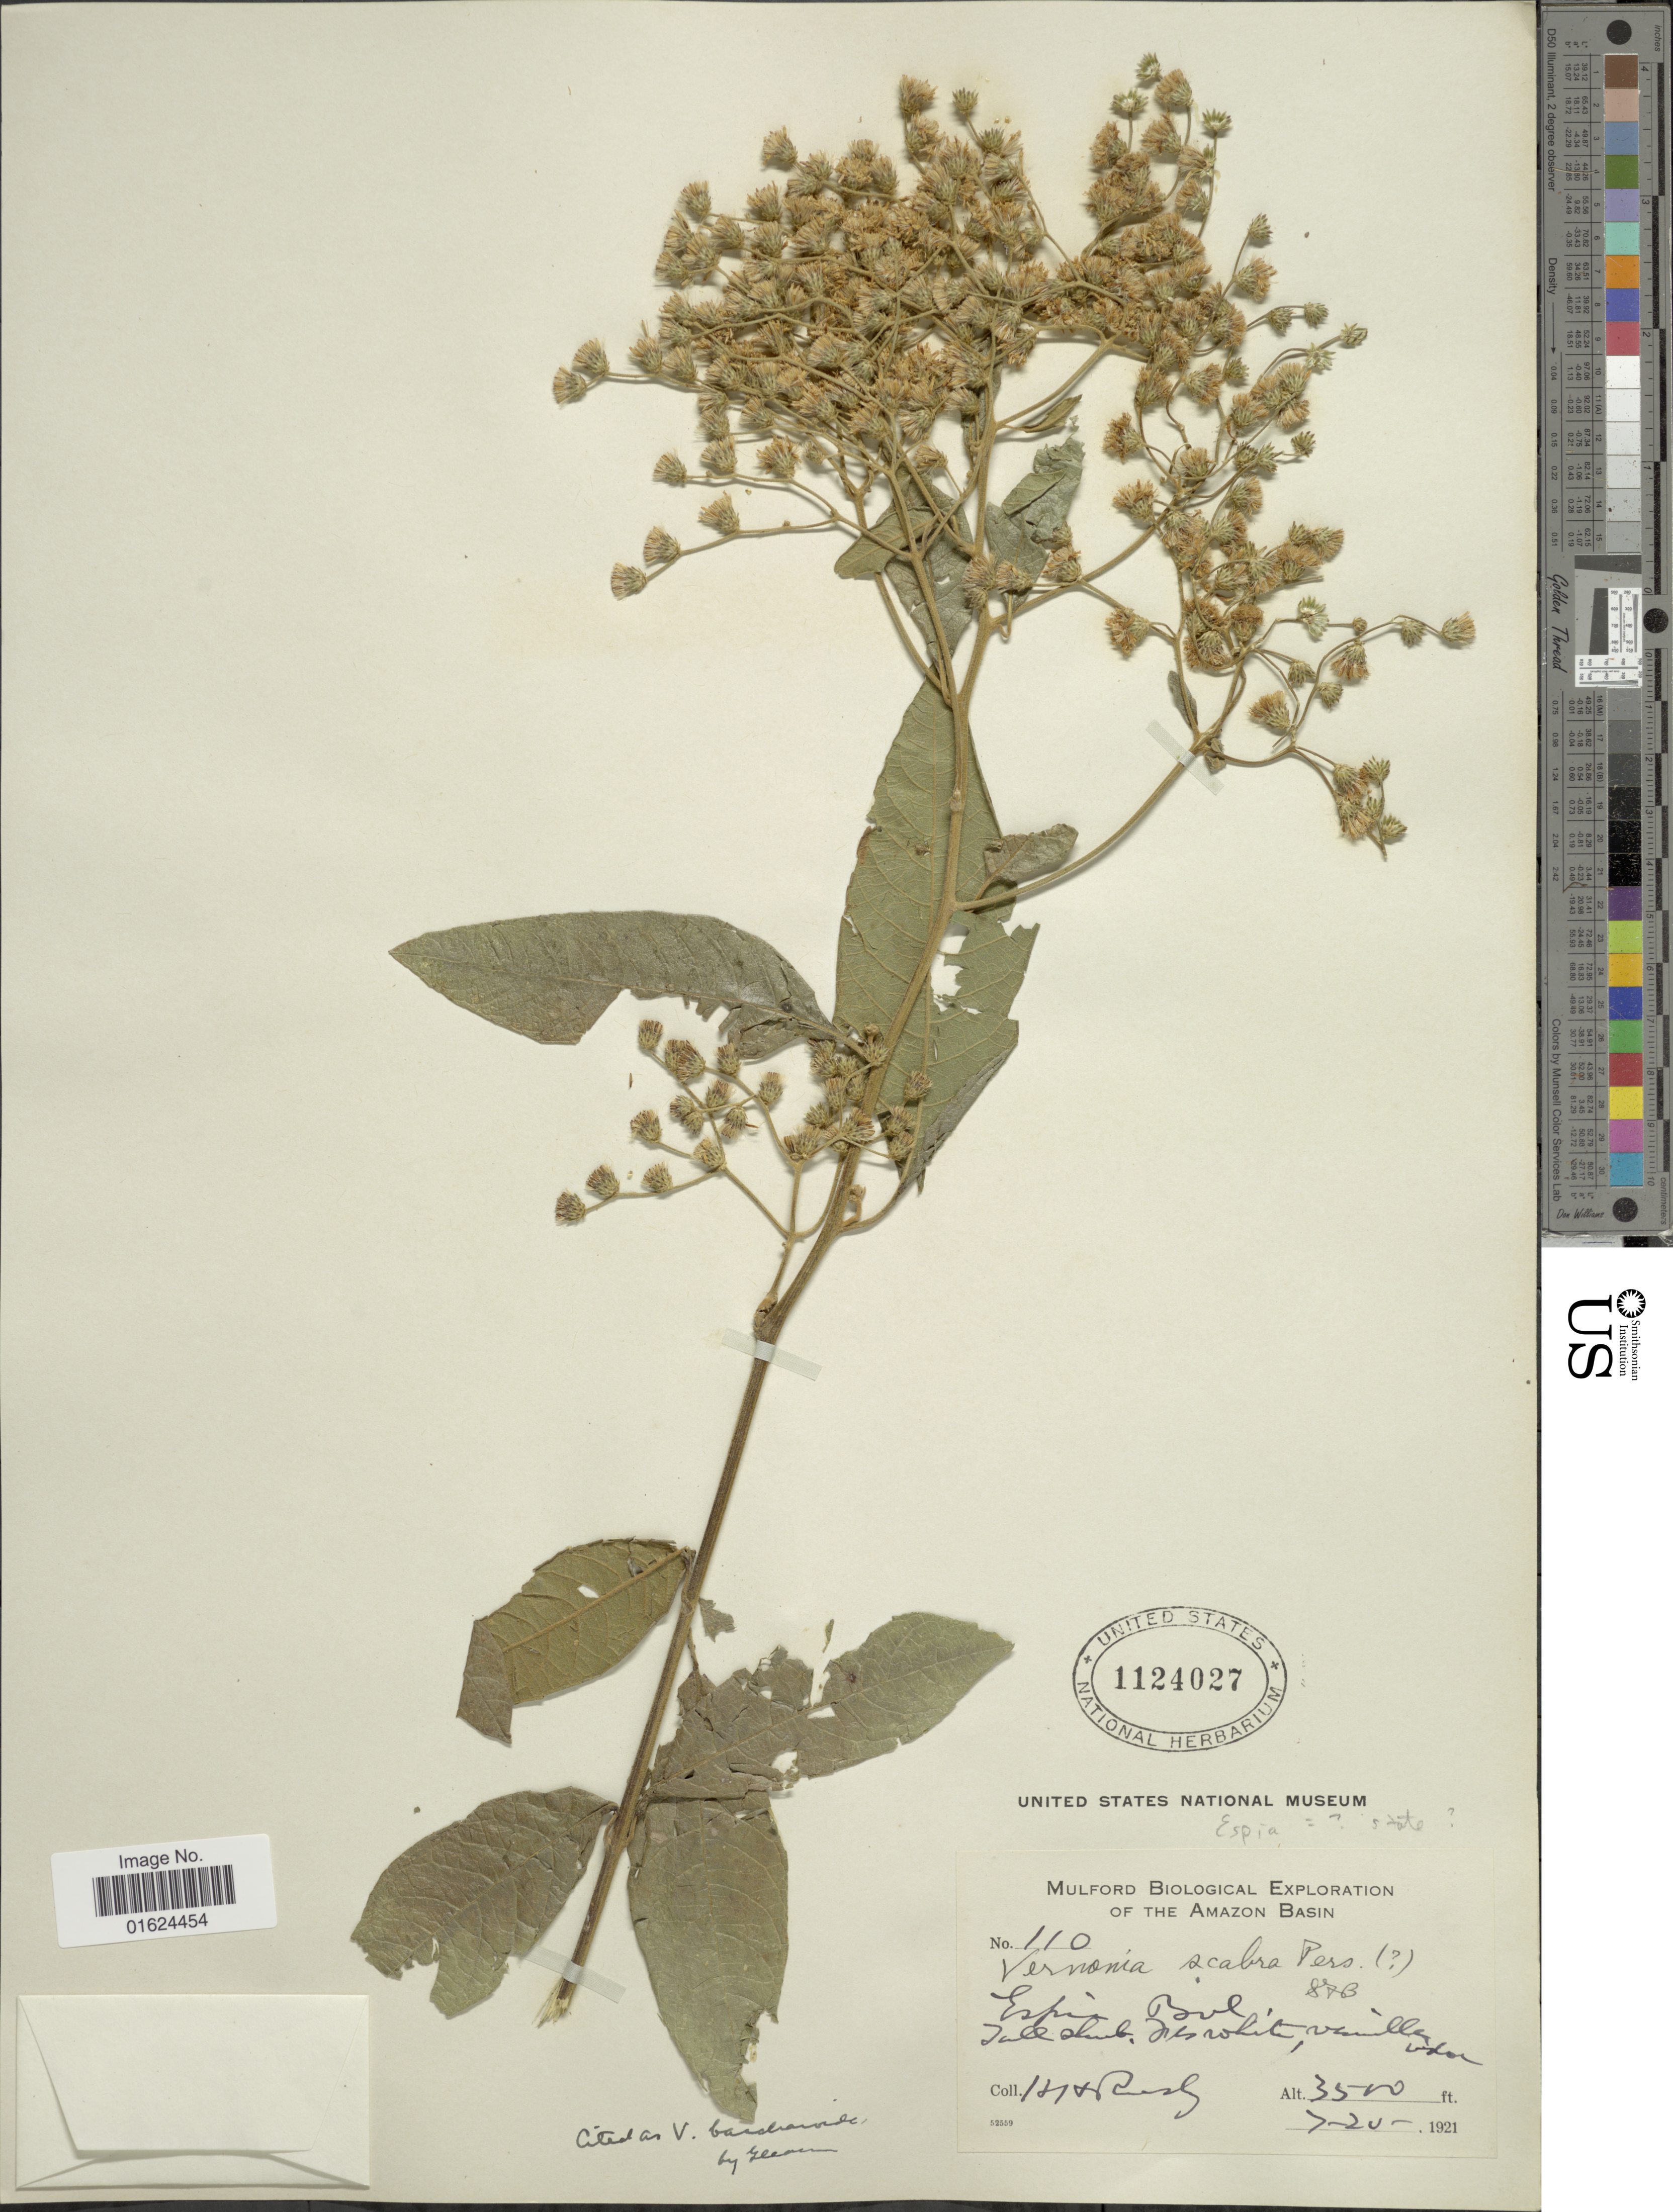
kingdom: Plantae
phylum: Tracheophyta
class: Magnoliopsida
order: Asterales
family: Asteraceae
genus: Vernonanthura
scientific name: Vernonanthura patens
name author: (Kunth) H. Rob.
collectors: H. H. Rusby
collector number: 110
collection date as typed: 7-20-1921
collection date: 1921-07-20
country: Bolivia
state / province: La Paz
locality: Espia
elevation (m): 1067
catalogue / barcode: US 1124027